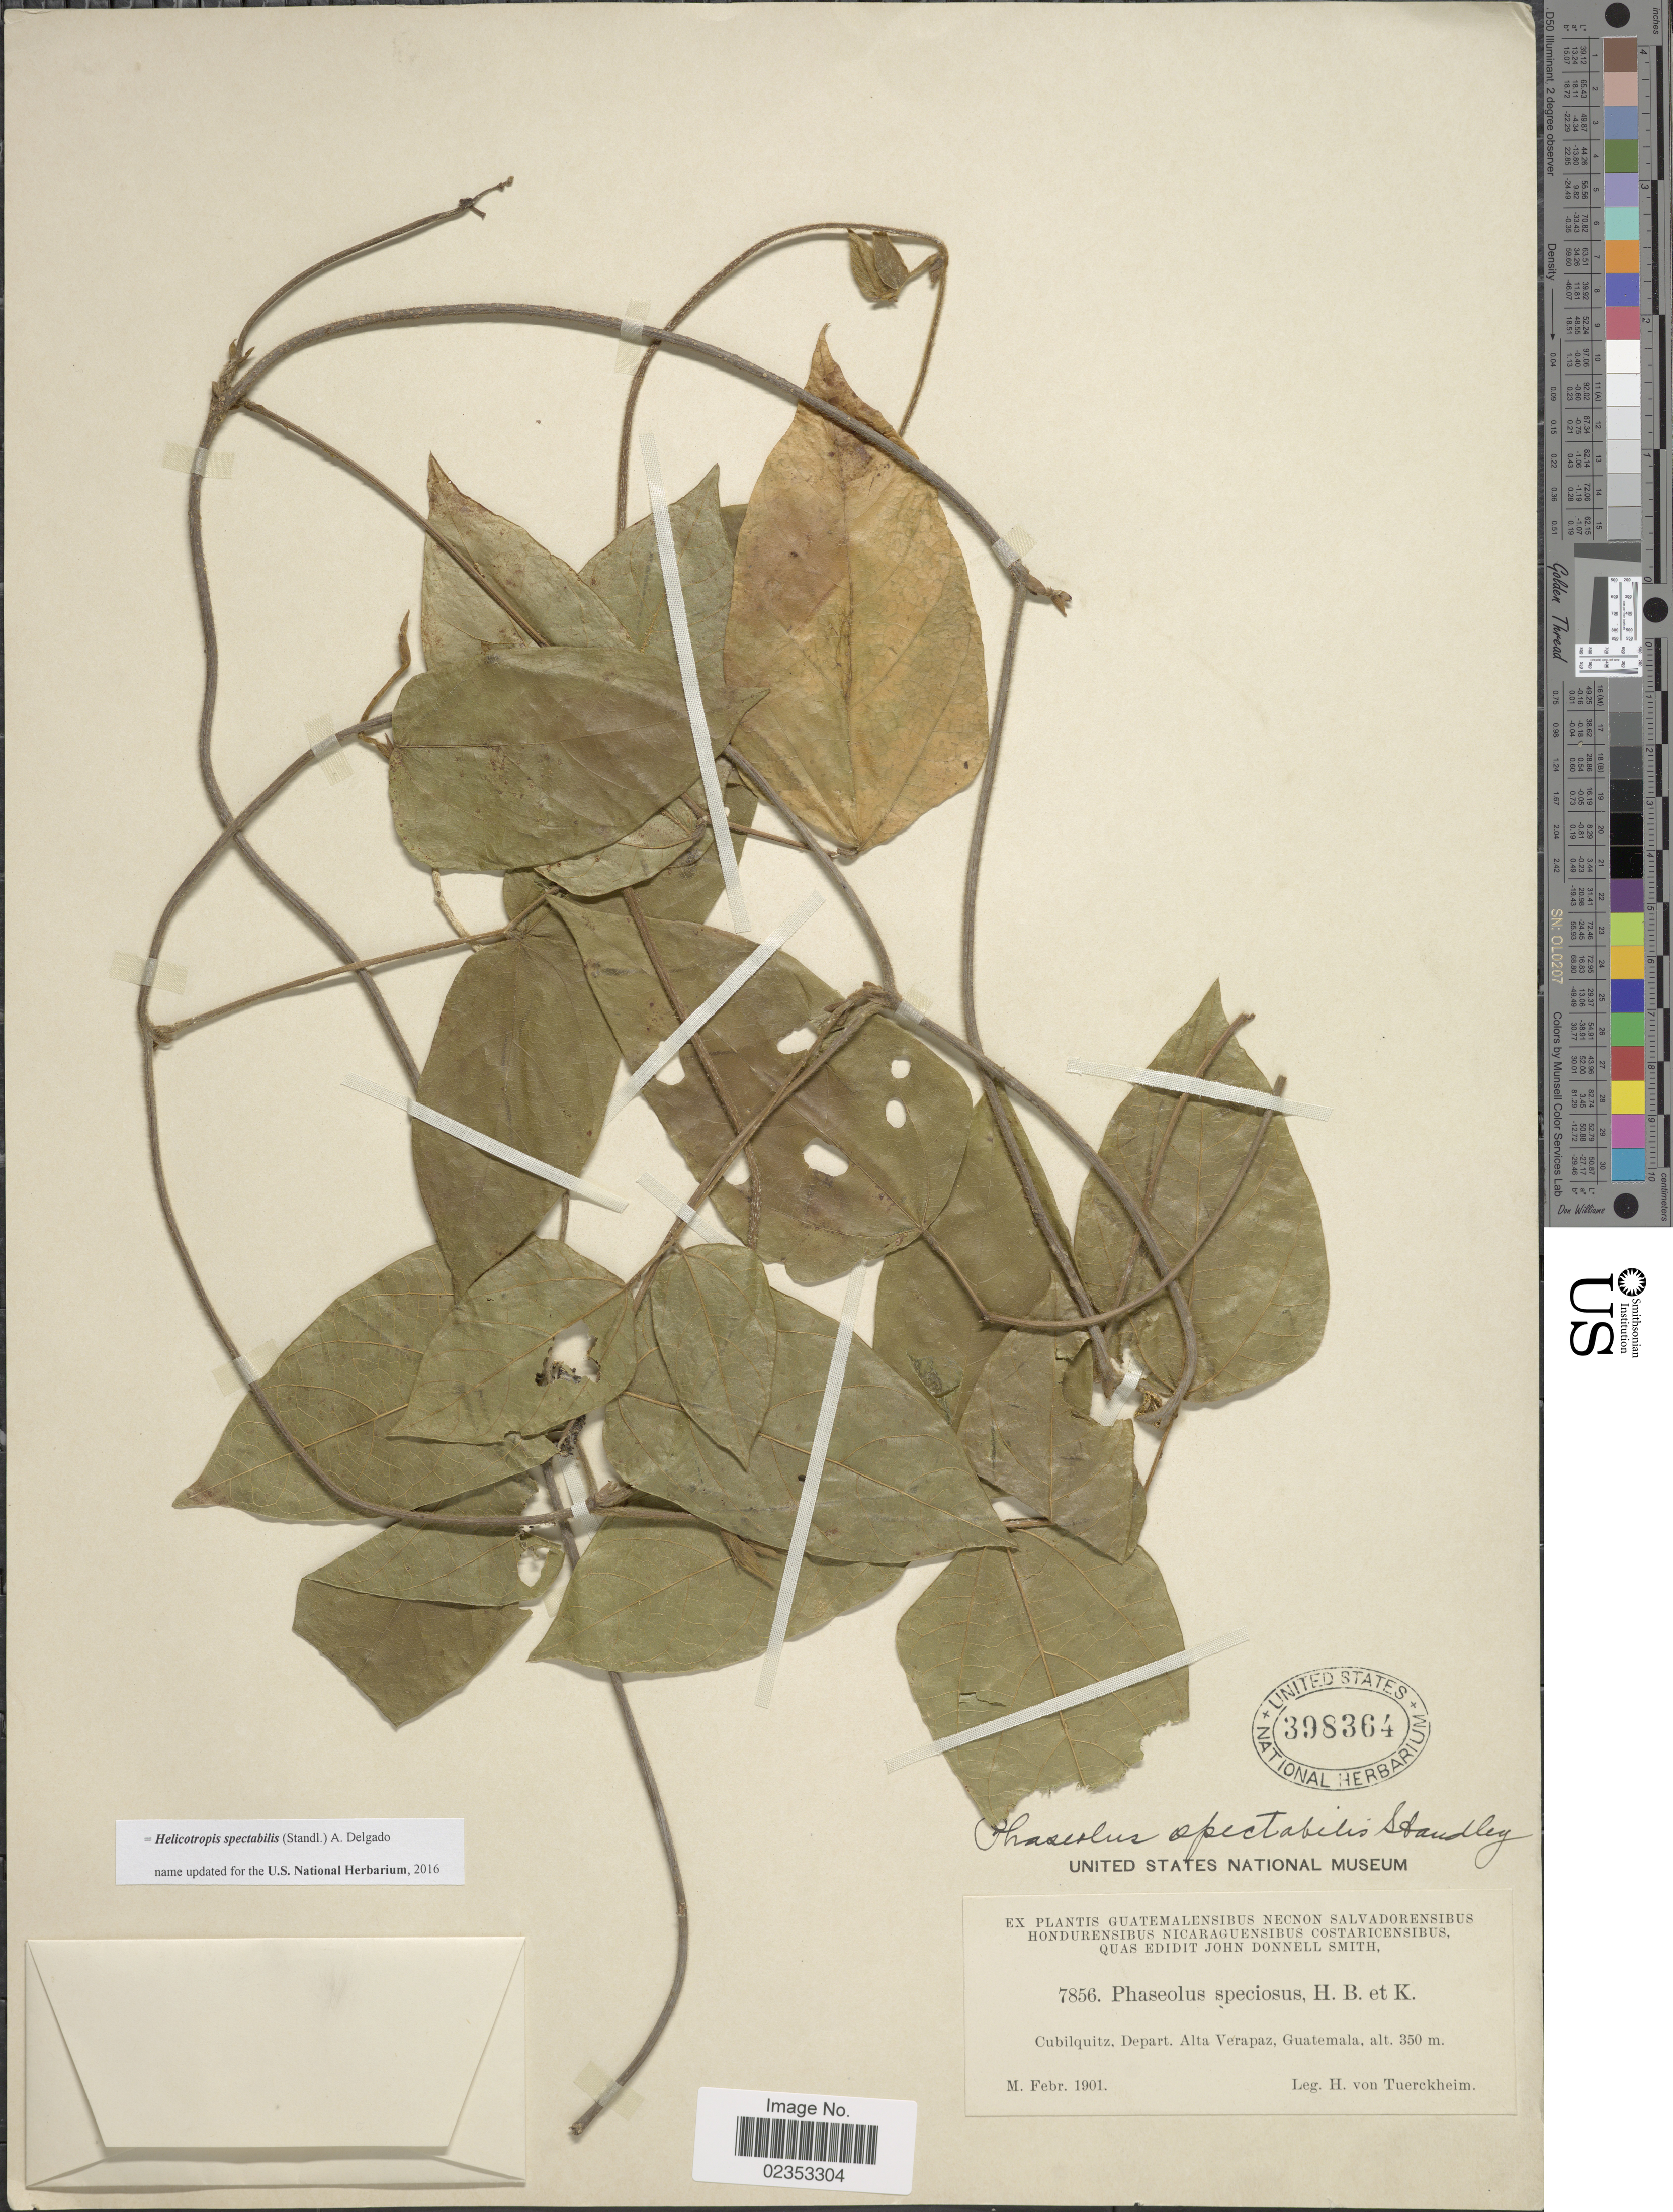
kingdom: Plantae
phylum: Tracheophyta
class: Magnoliopsida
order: Fabales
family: Fabaceae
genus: Helicotropis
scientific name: Helicotropis spectabilis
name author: (Standl.) A. Delgado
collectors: H. von Türckheim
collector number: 7856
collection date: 1901-02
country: Guatemala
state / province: Alta Verapaz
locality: Cubilquitz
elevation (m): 350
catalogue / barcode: US 398364